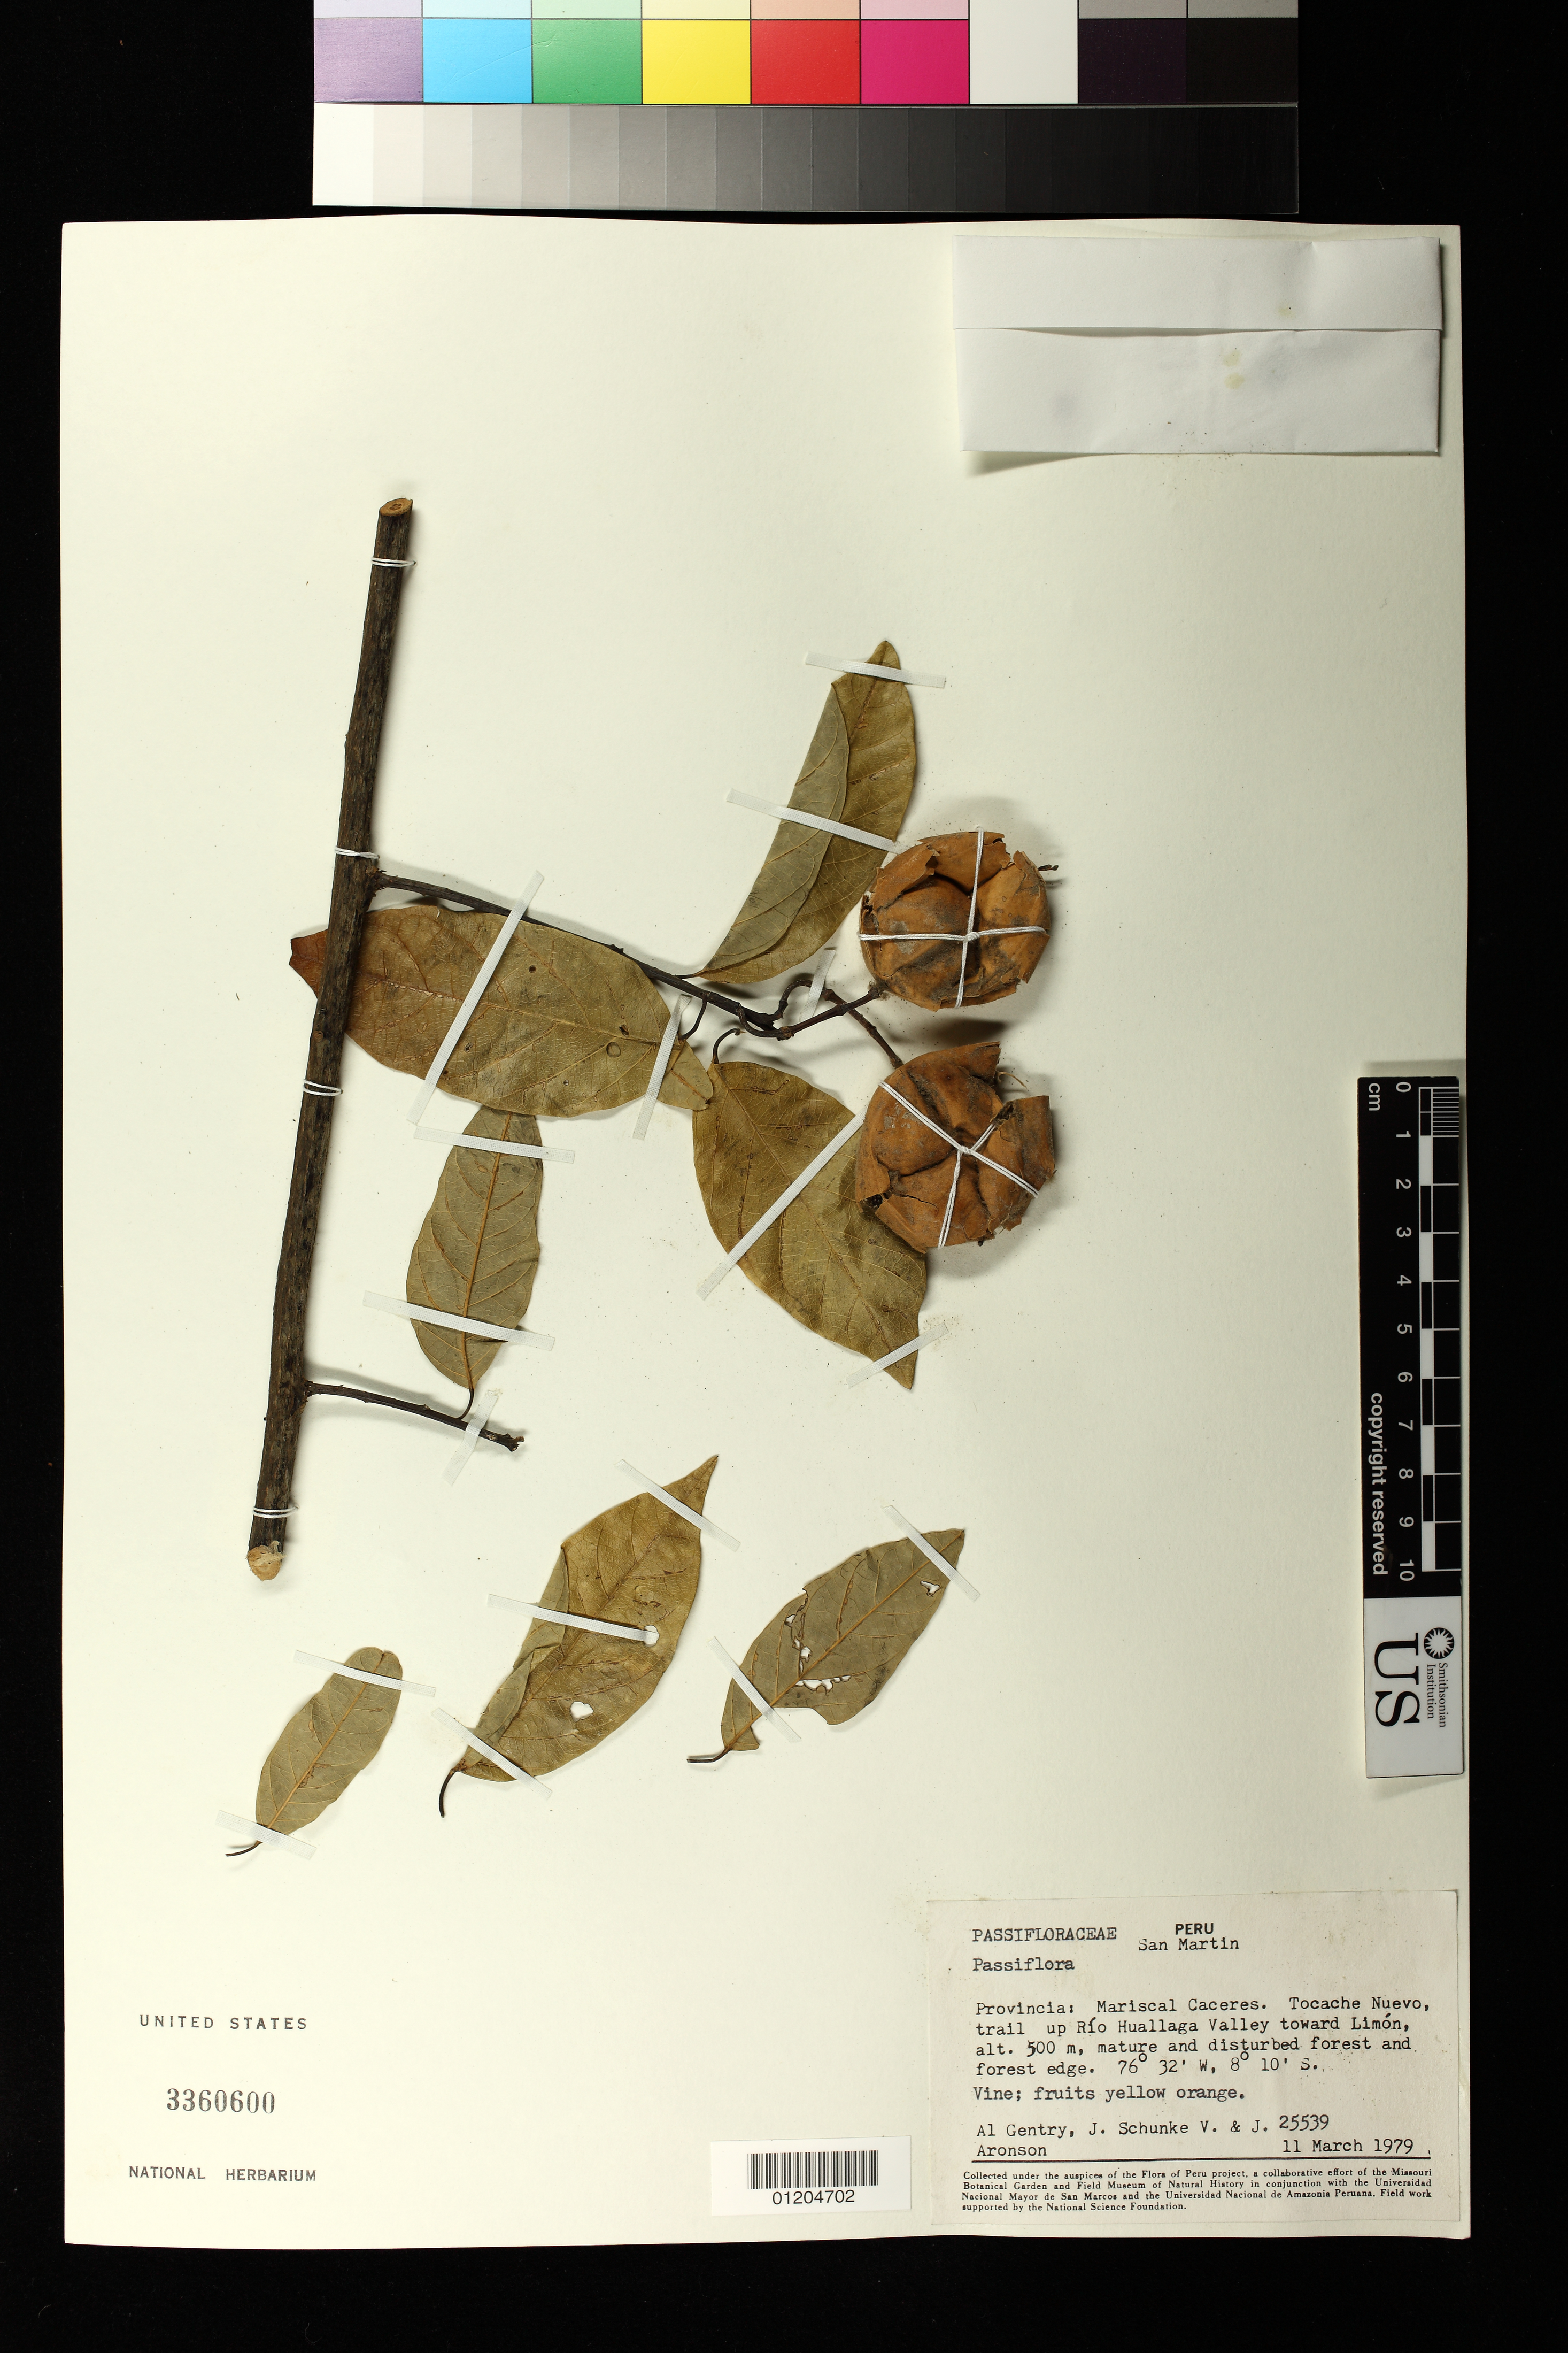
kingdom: Plantae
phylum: Tracheophyta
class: Magnoliopsida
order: Malpighiales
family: Passifloraceae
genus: Passiflora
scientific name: Passiflora tessmannii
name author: Harms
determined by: MacDougal, John M.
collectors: A. H. Gentry, J. Schunke Vigo & J. Aronson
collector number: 25539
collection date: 1979-03-11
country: Peru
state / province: San Martín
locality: Provincia: Mariscal Caceres. Tocache Nuevo, trail up Rio Huallaga Valley toward Limon.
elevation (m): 500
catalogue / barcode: US 3360600